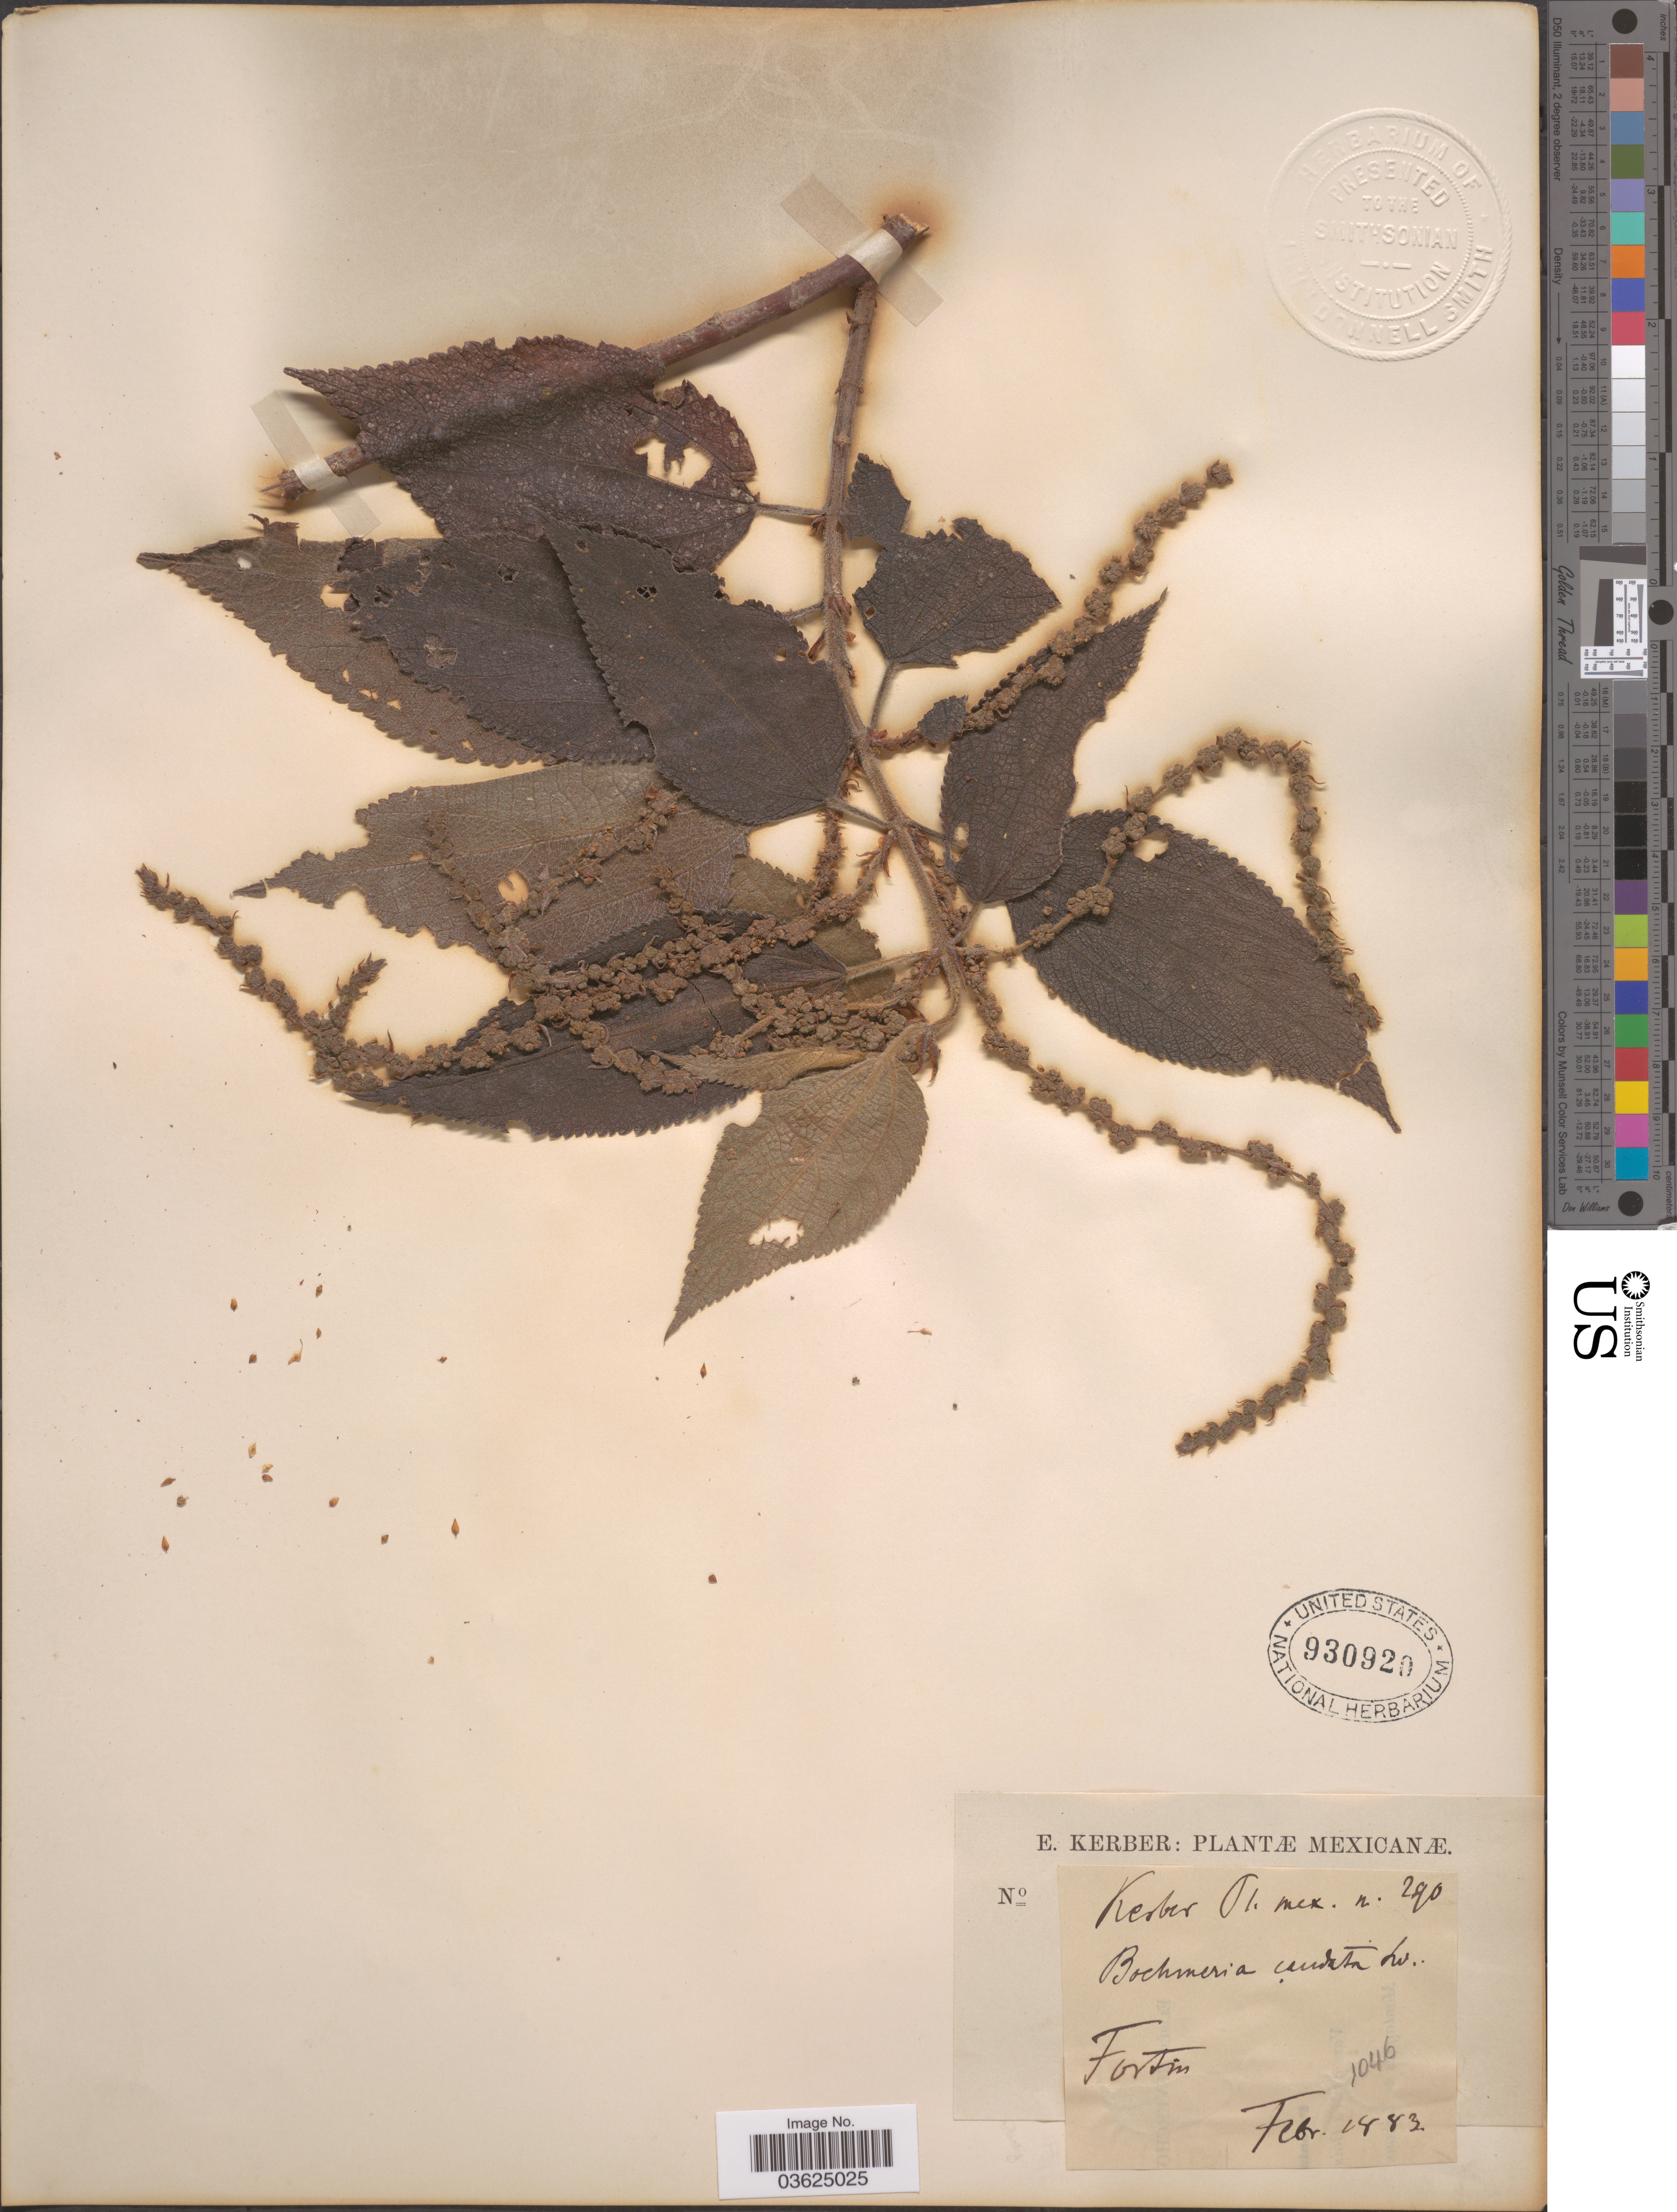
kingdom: Plantae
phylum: Tracheophyta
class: Magnoliopsida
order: Rosales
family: Urticaceae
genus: Boehmeria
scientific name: Boehmeria caudata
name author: Sw.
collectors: E. Kerber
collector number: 290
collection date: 1883-02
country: Mexico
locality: Fortin.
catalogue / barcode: US 930920